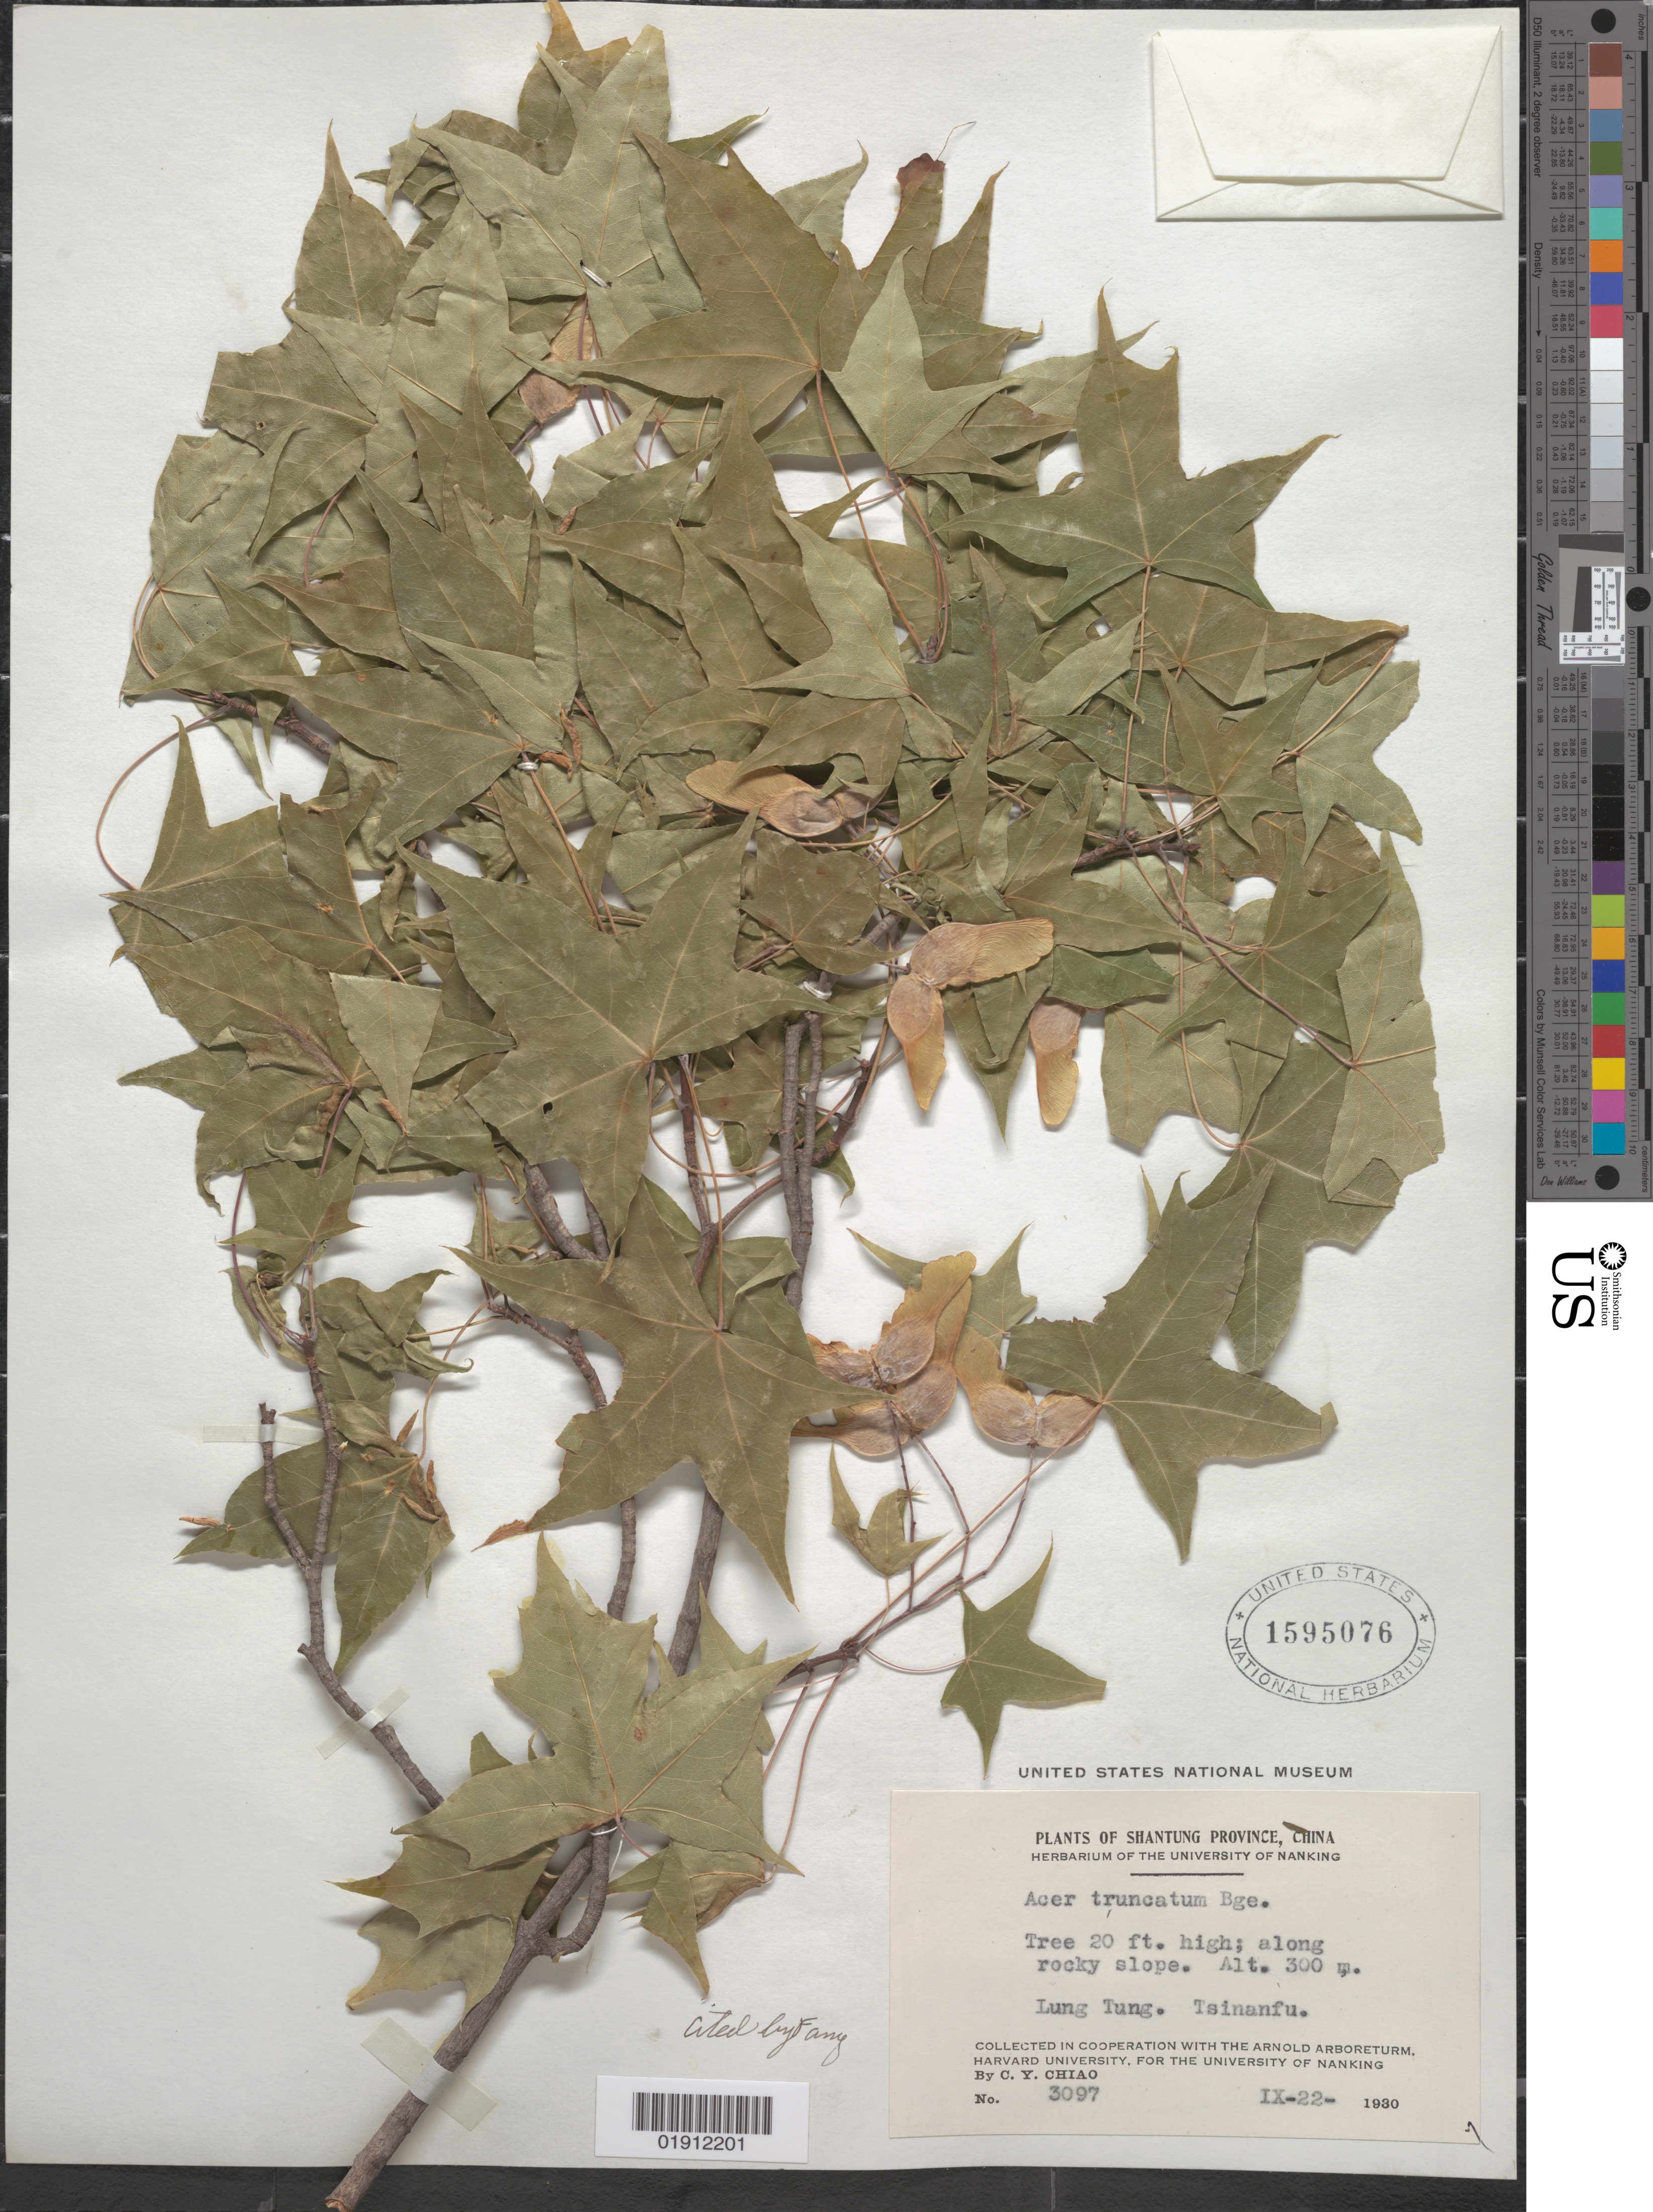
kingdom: Plantae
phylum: Tracheophyta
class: Magnoliopsida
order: Sapindales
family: Sapindaceae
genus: Acer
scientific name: Acer cappadocicum subsp. truncatum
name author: (Bunge) A.E. Murray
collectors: C. Y. Chiao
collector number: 3097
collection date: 1930-09-22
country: China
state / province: Shandong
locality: Shantung [Shandong] Province. Lung Tung. Tsinanfu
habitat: Along rocky slope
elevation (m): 300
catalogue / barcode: US 1595076